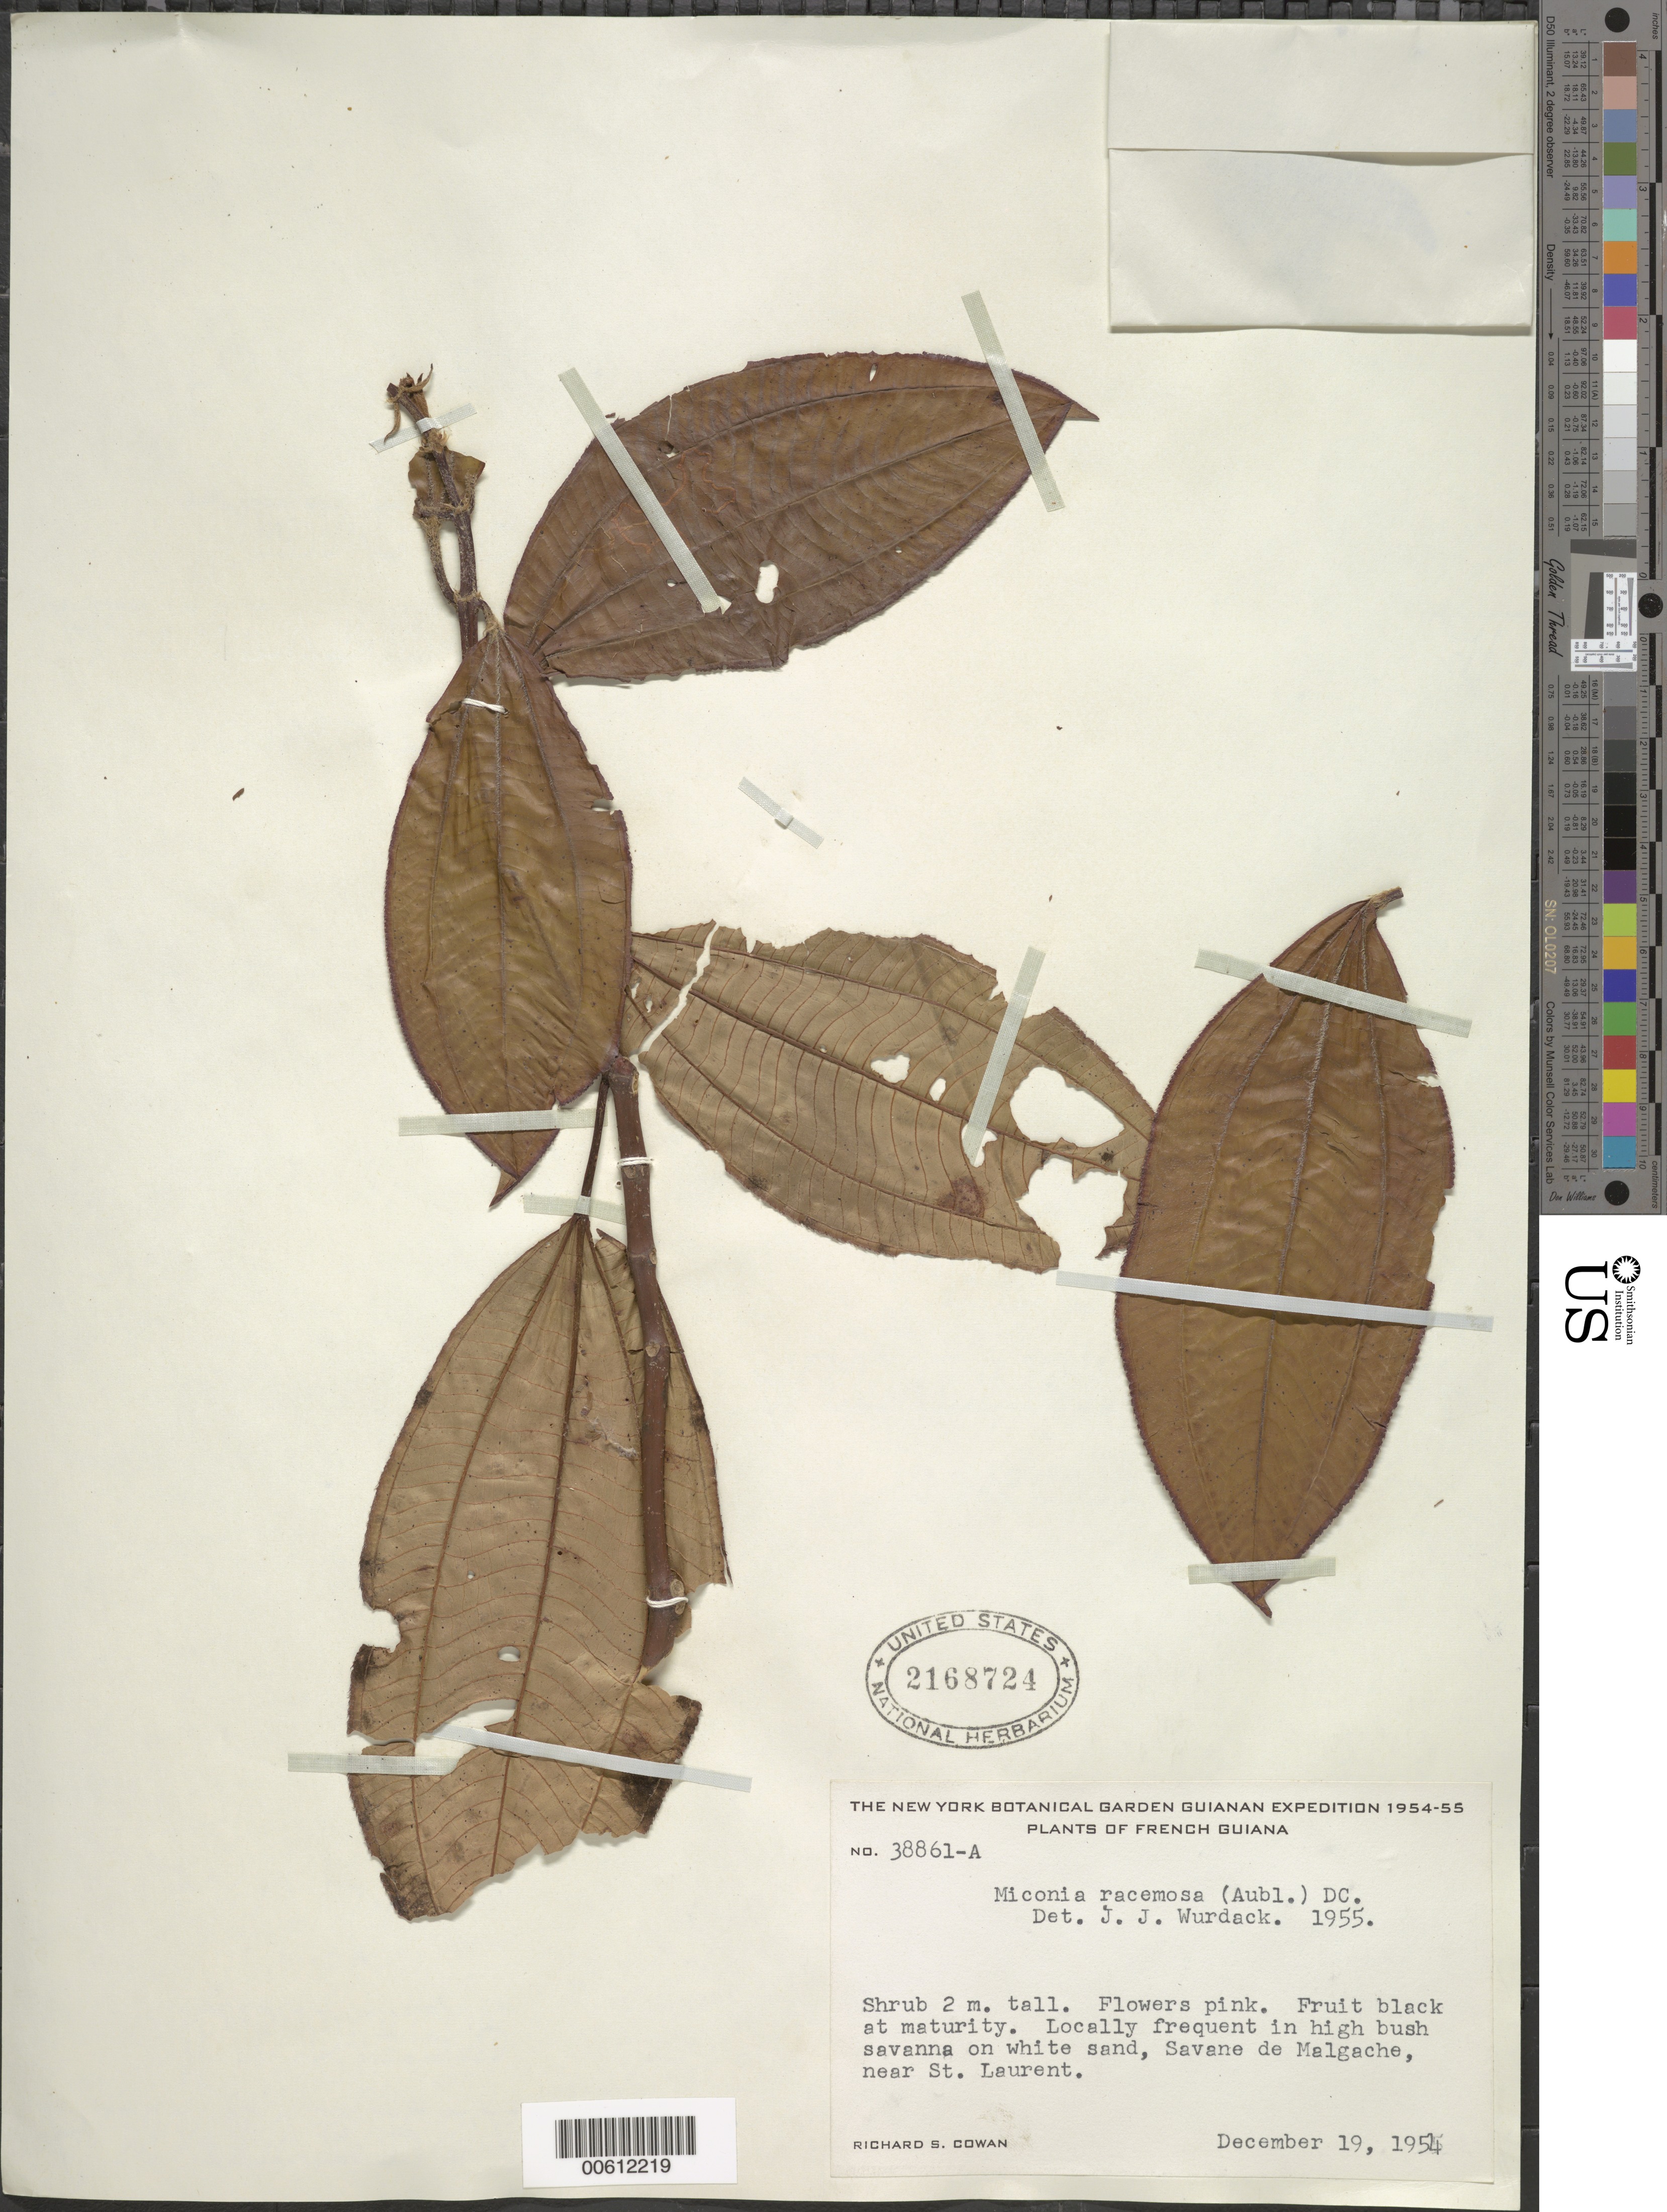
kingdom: Plantae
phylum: Tracheophyta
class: Magnoliopsida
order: Myrtales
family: Melastomataceae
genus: Miconia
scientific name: Miconia racemosa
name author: (Aubl.) DC.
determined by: Wurdack, John J., (US), US (UNITED STATES)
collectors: R. S. Cowan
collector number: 38861 A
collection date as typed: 19-Dec-54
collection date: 1954-12-19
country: French Guiana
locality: Savane de Malgache, near St. Laurent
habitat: High bush savanna on white sand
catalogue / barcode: US 2168724